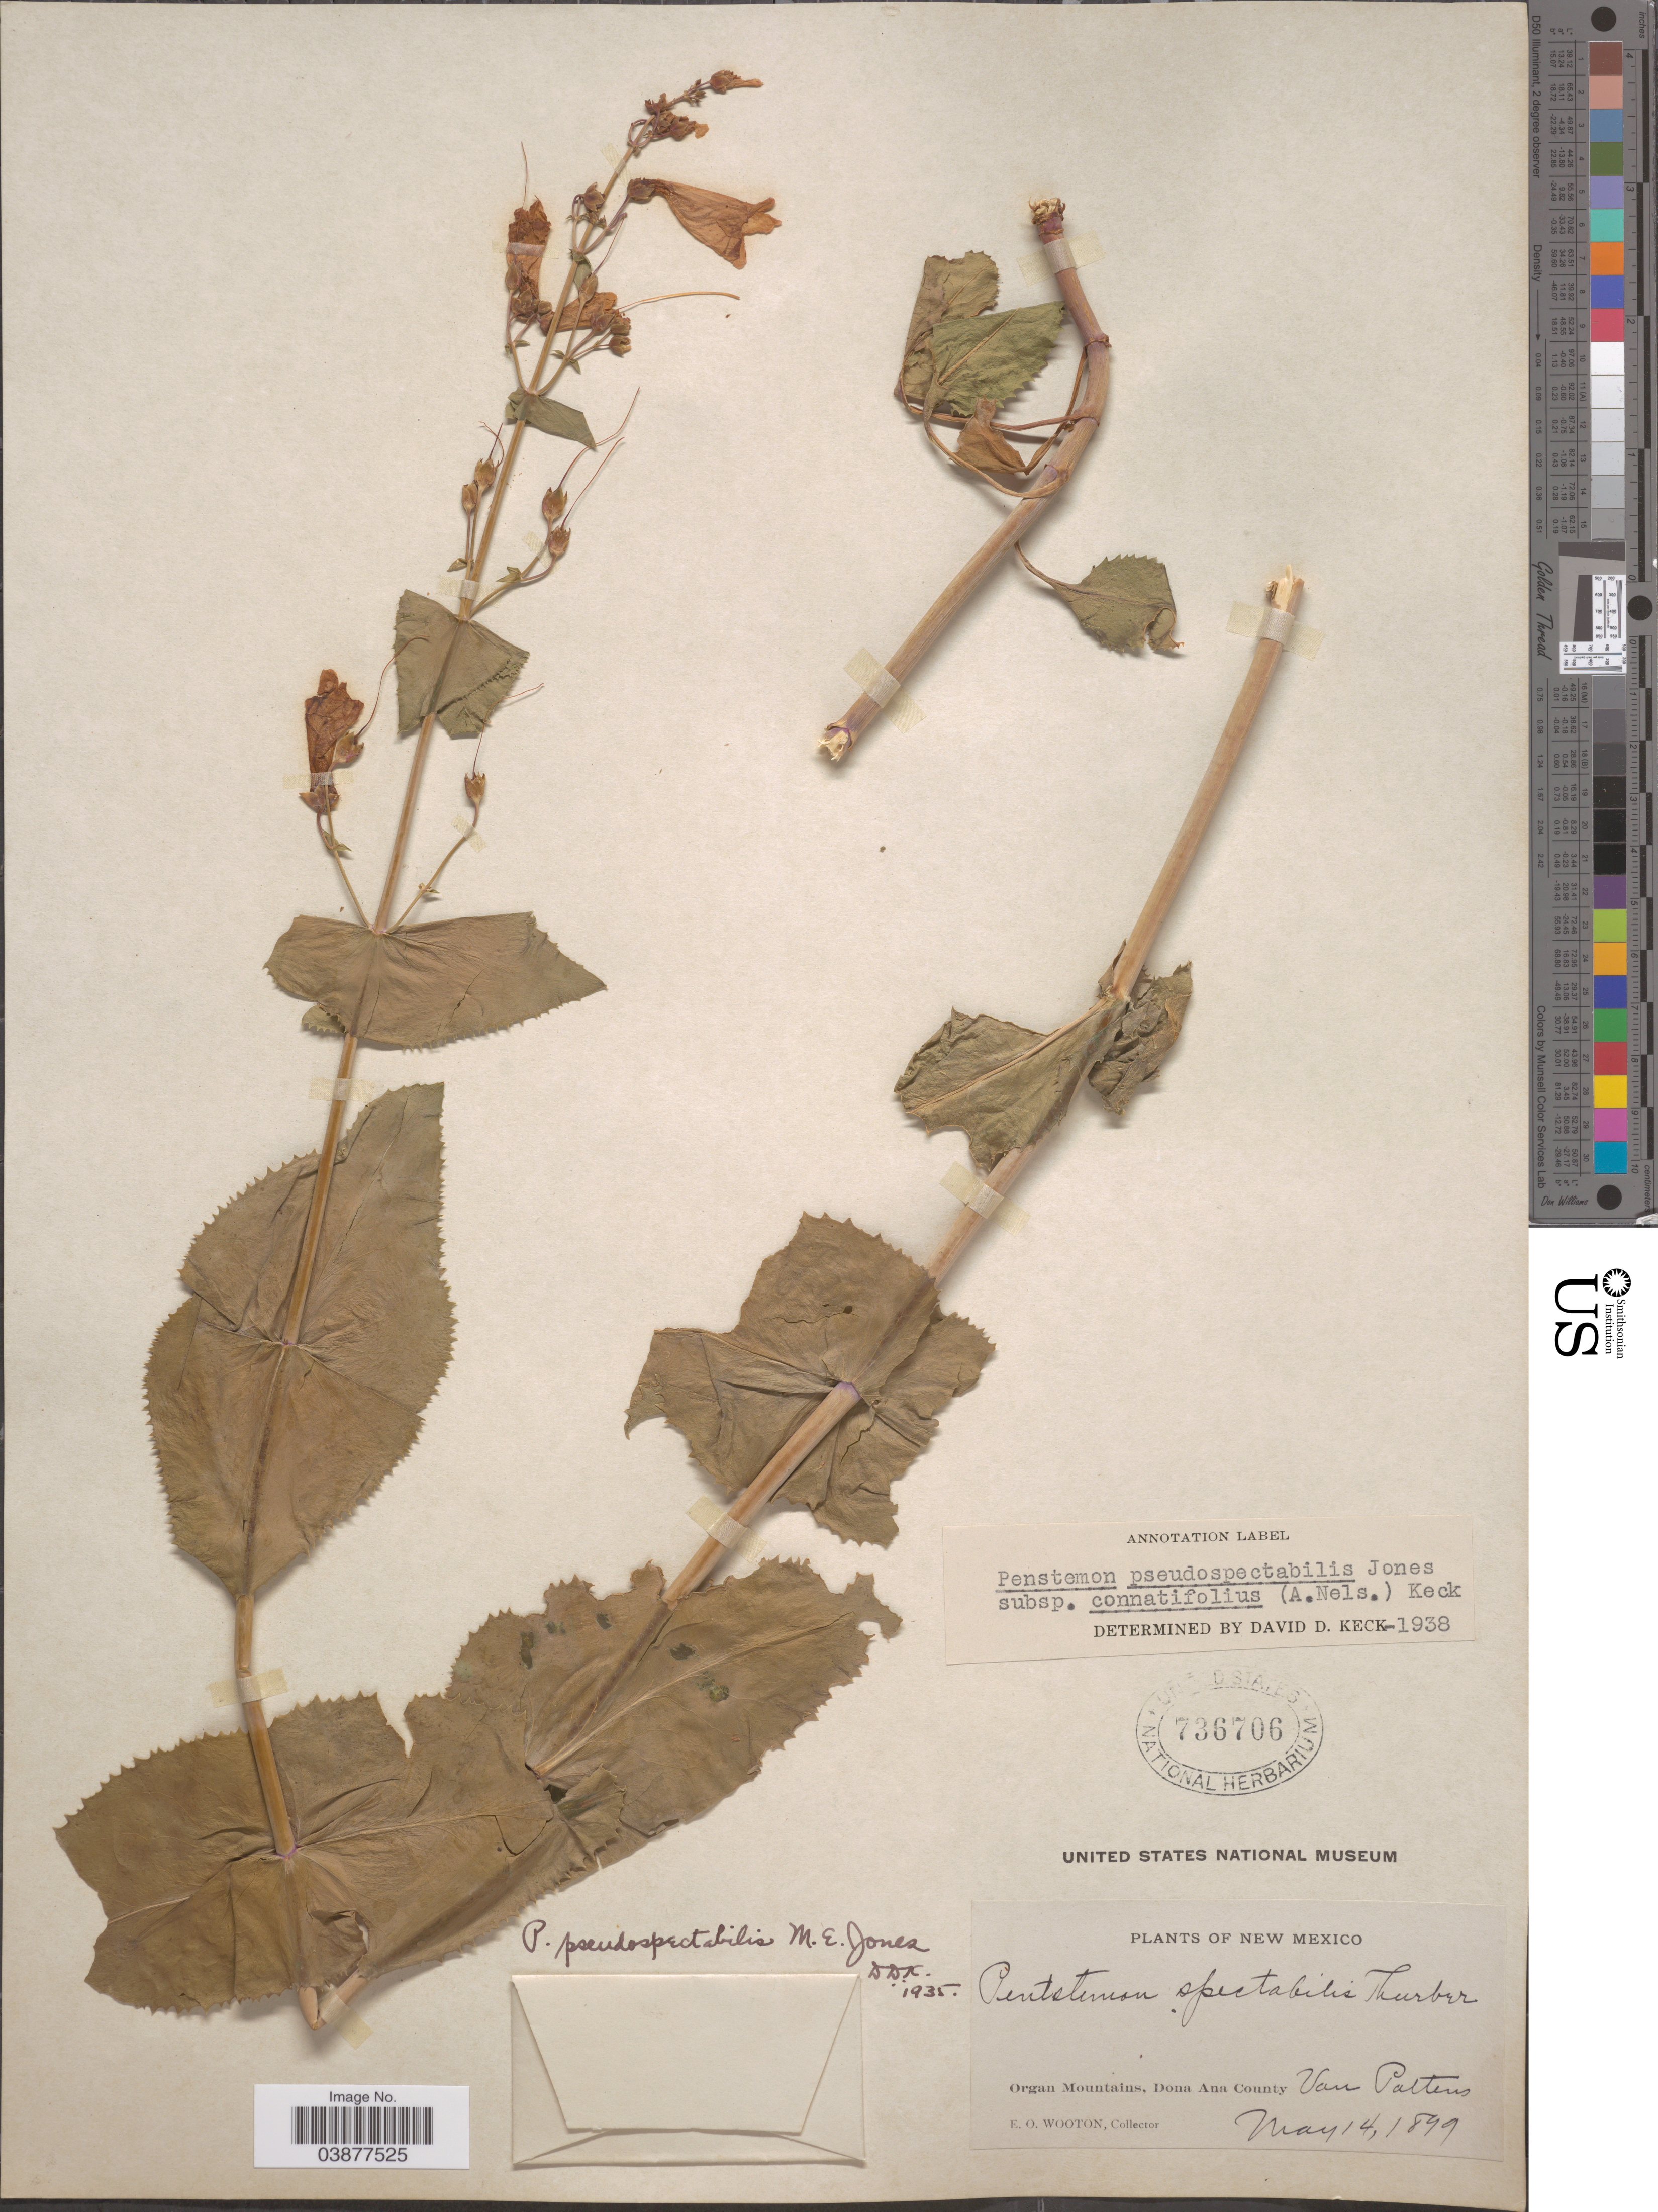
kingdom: Plantae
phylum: Tracheophyta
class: Magnoliopsida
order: Lamiales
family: Plantaginaceae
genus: Penstemon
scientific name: Penstemon pseudospectabilis var. connatifolius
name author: (A. Nelson) D.D. Keck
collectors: E. O. Wooton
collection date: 1899-05-14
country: United States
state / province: New Mexico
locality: Organ Mountains, Dona Ana County. Van Pattens.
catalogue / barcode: US 736706